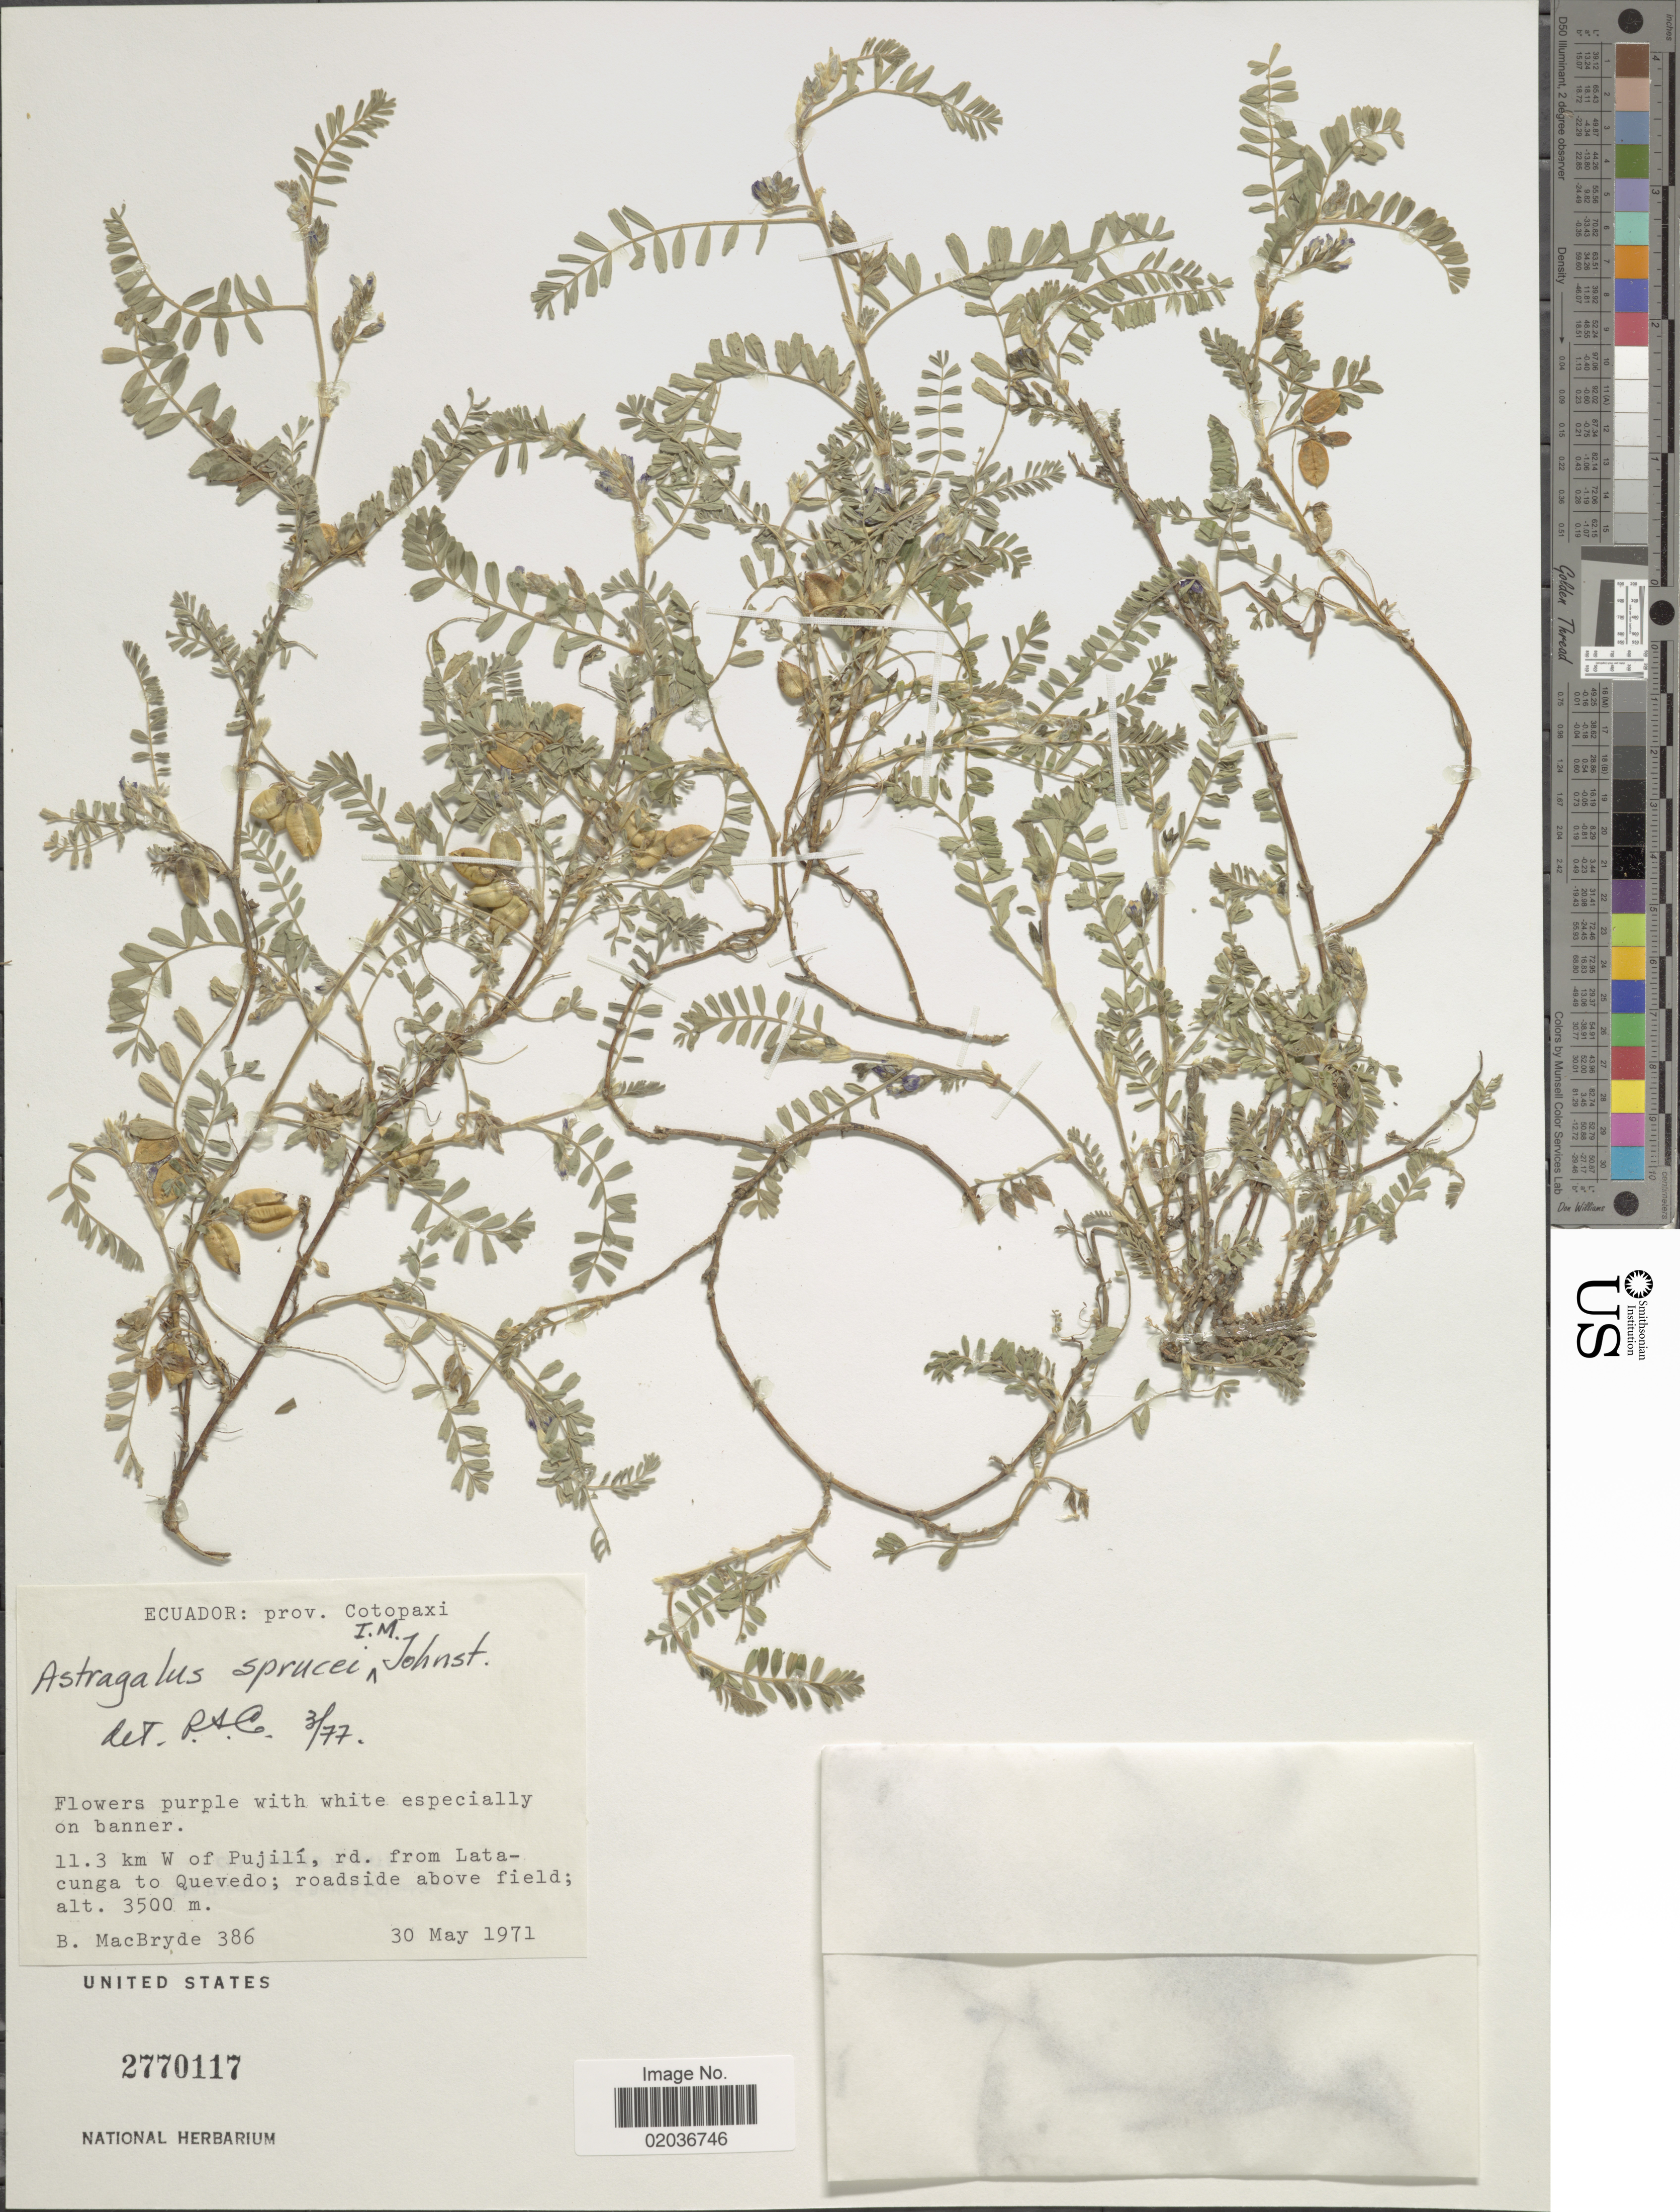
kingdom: Plantae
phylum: Tracheophyta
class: Magnoliopsida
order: Fabales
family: Fabaceae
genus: Astragalus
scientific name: Astragalus sprucei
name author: I.M. Johnst.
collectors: B. MacBryde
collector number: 386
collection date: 1971-05-30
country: Ecuador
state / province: Cotopaxi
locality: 11.3 km W of Pujilí, rd from Latacunga to Quevedo; roadside above field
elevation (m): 3500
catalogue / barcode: US 2770117